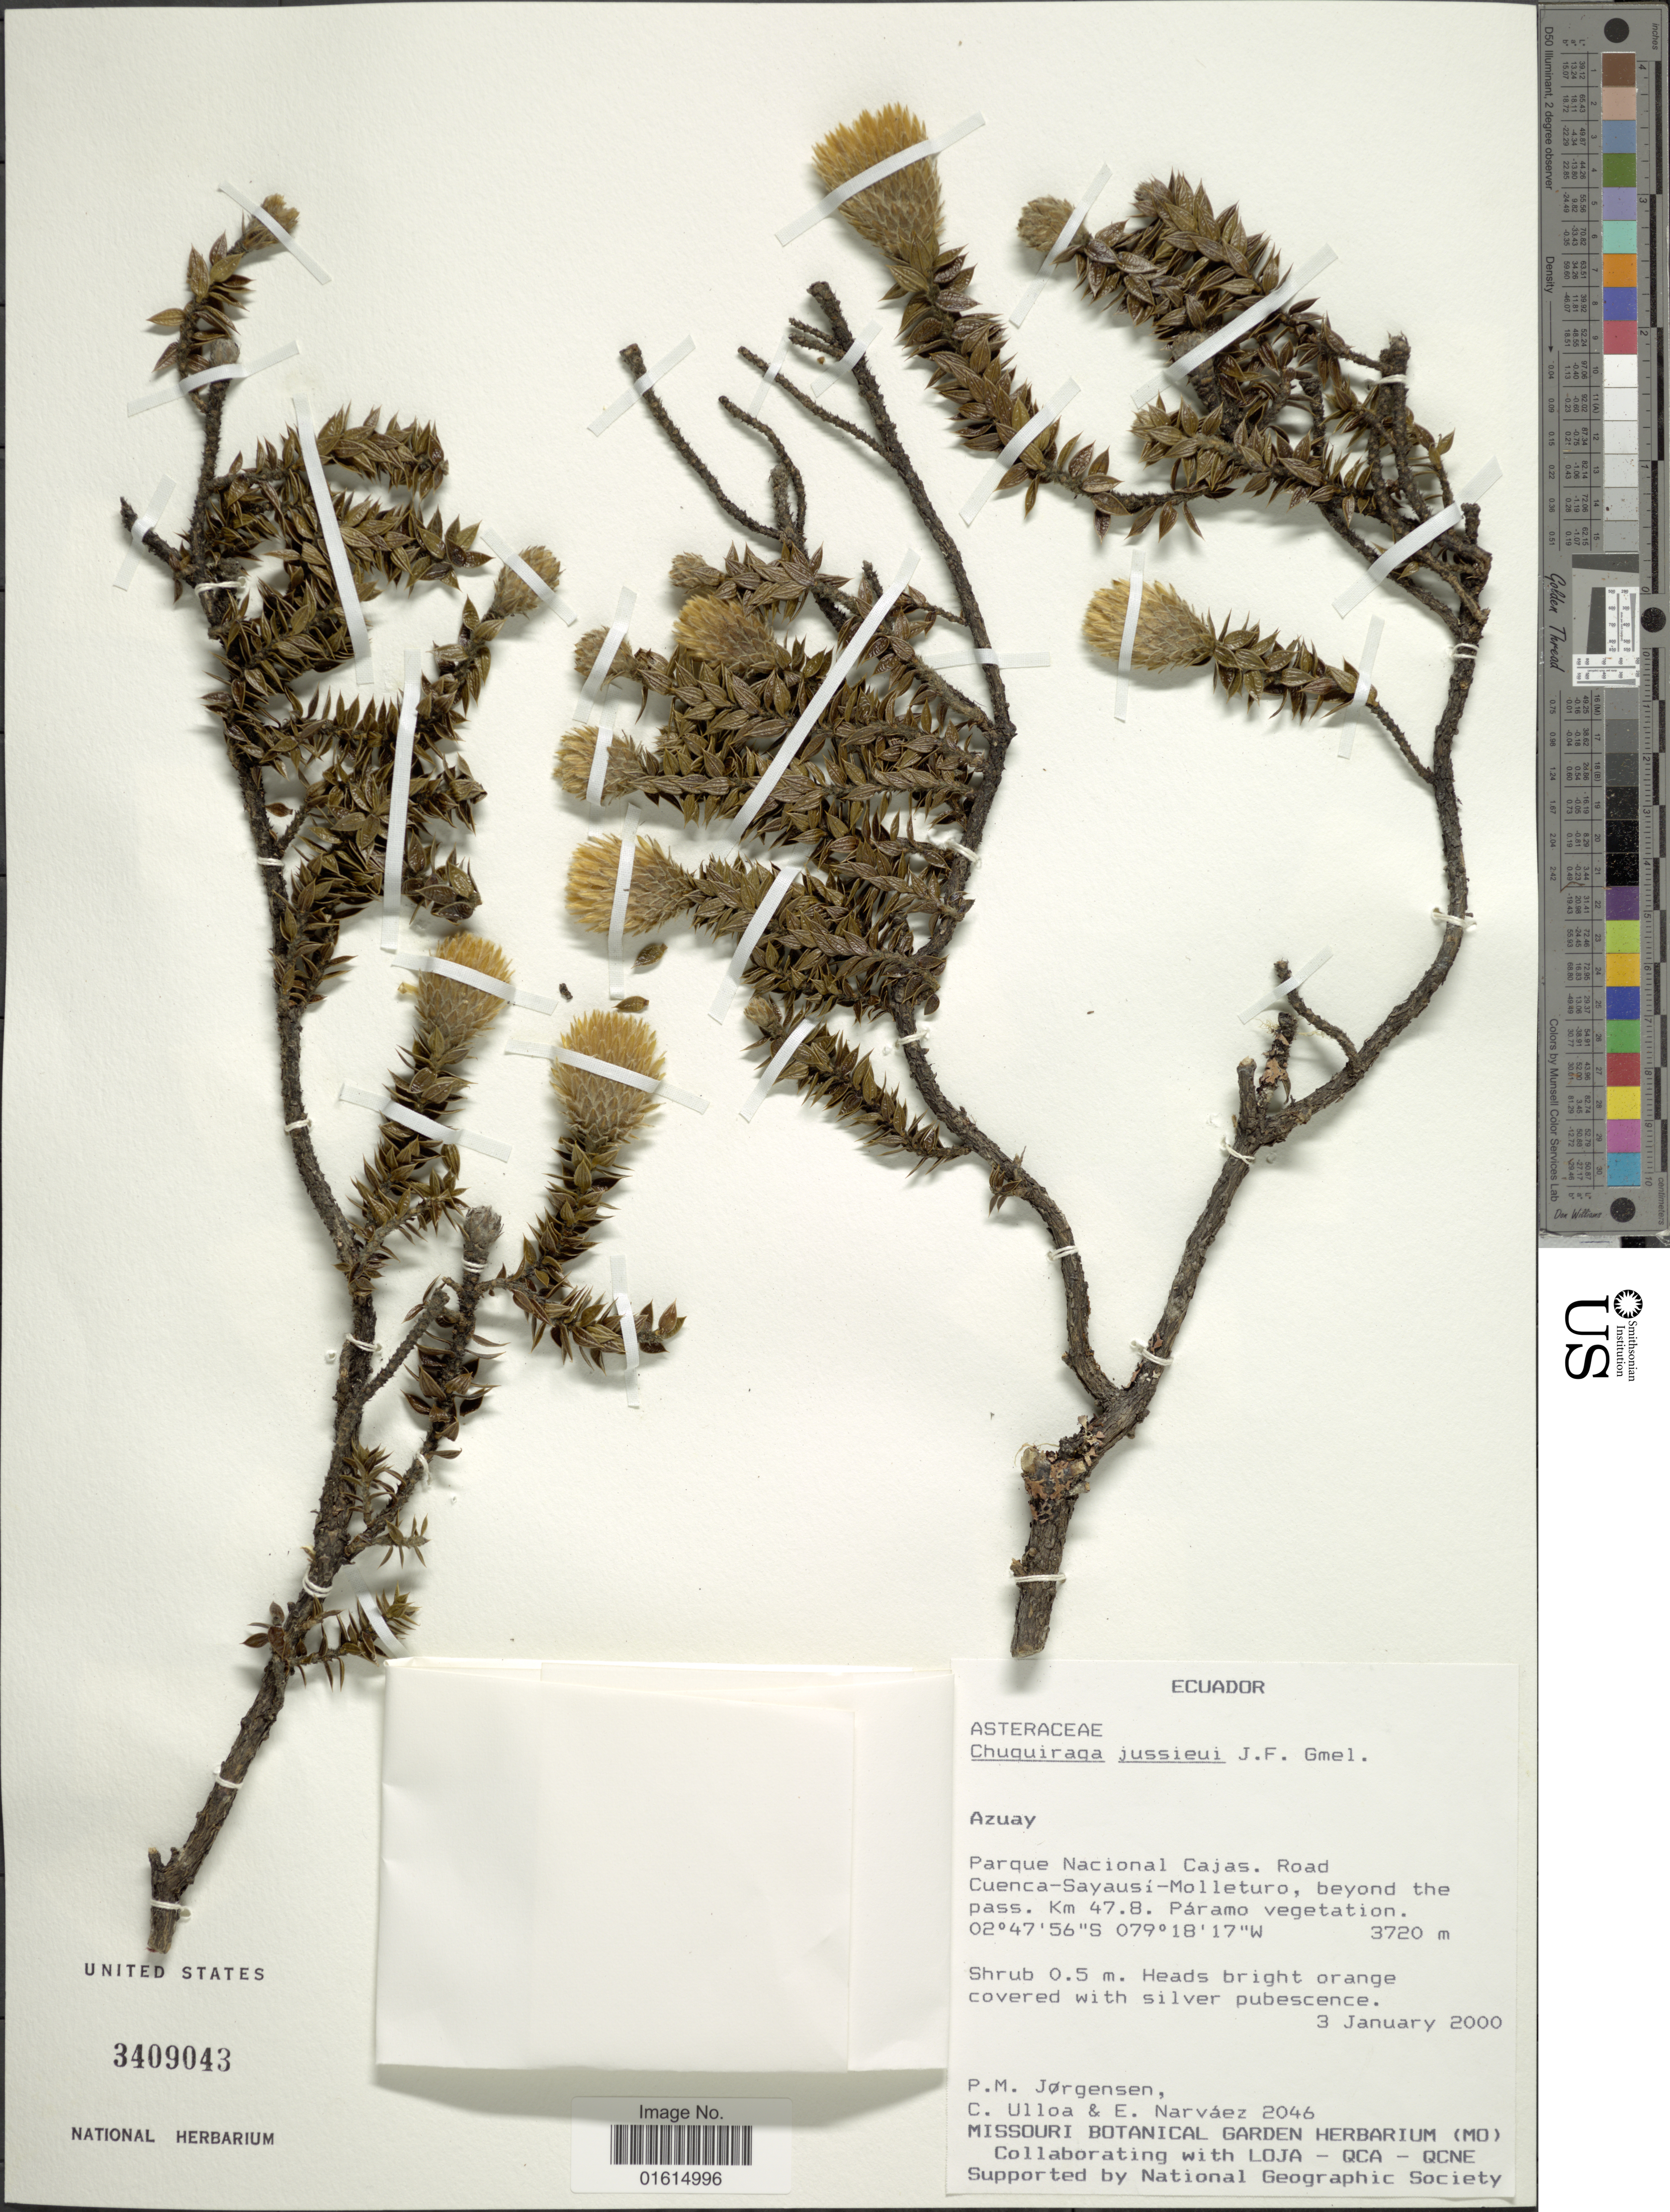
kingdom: Plantae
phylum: Tracheophyta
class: Magnoliopsida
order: Asterales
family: Asteraceae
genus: Chuquiraga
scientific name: Chuquiraga jussieui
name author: J.F. Gmel.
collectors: P. M. Jørgensen, C. Ulloa & E. Narváez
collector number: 2046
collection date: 2000-01-03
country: Ecuador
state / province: Azuay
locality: Parque Nacional Cajas, Road Cuenca-Sayausi-Molleturo, beyond the pass, km 47.8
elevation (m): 3720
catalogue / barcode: US 3409043